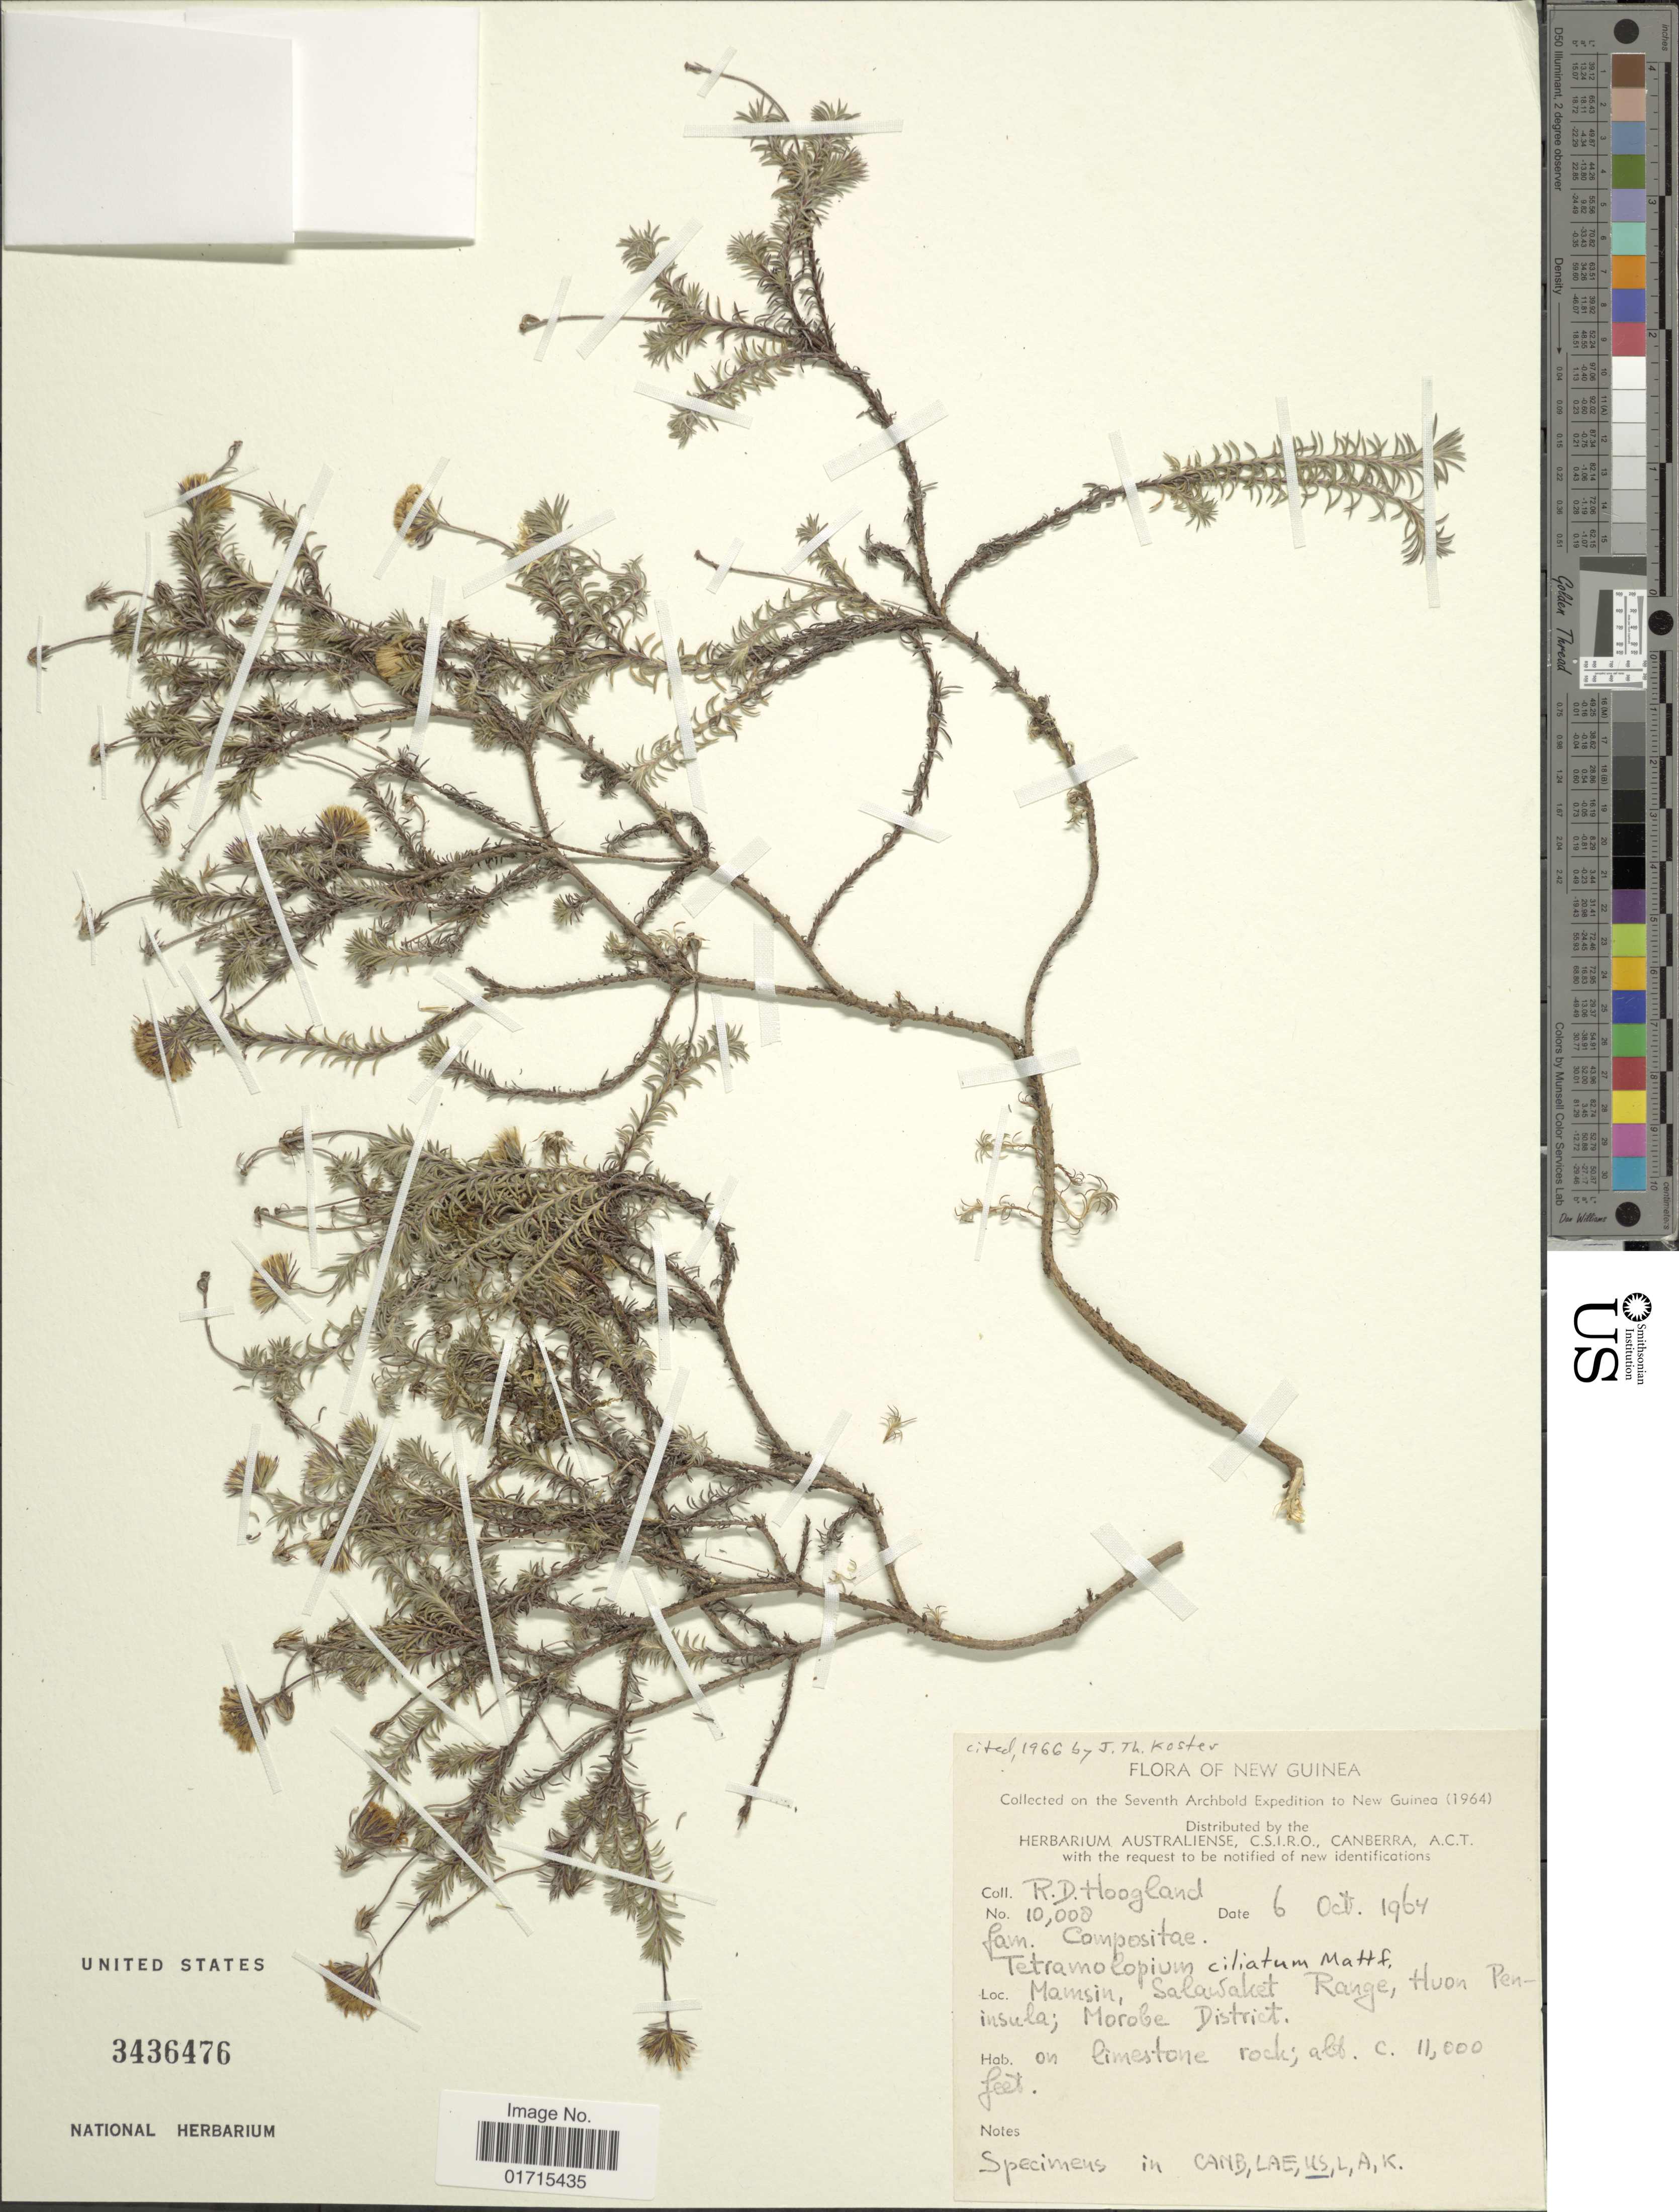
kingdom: Plantae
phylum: Tracheophyta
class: Magnoliopsida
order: Asterales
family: Asteraceae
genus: Tetramolopium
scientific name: Tetramolopium ciliatum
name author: Mattf.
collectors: R. D. Hoogland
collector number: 10008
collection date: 1964-10-06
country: Papua New Guinea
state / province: Morobe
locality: Mamsin, Salawaket Range, Huon Peninsula; Morobe District, New Guinea.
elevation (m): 3353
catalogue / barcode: US 3436476